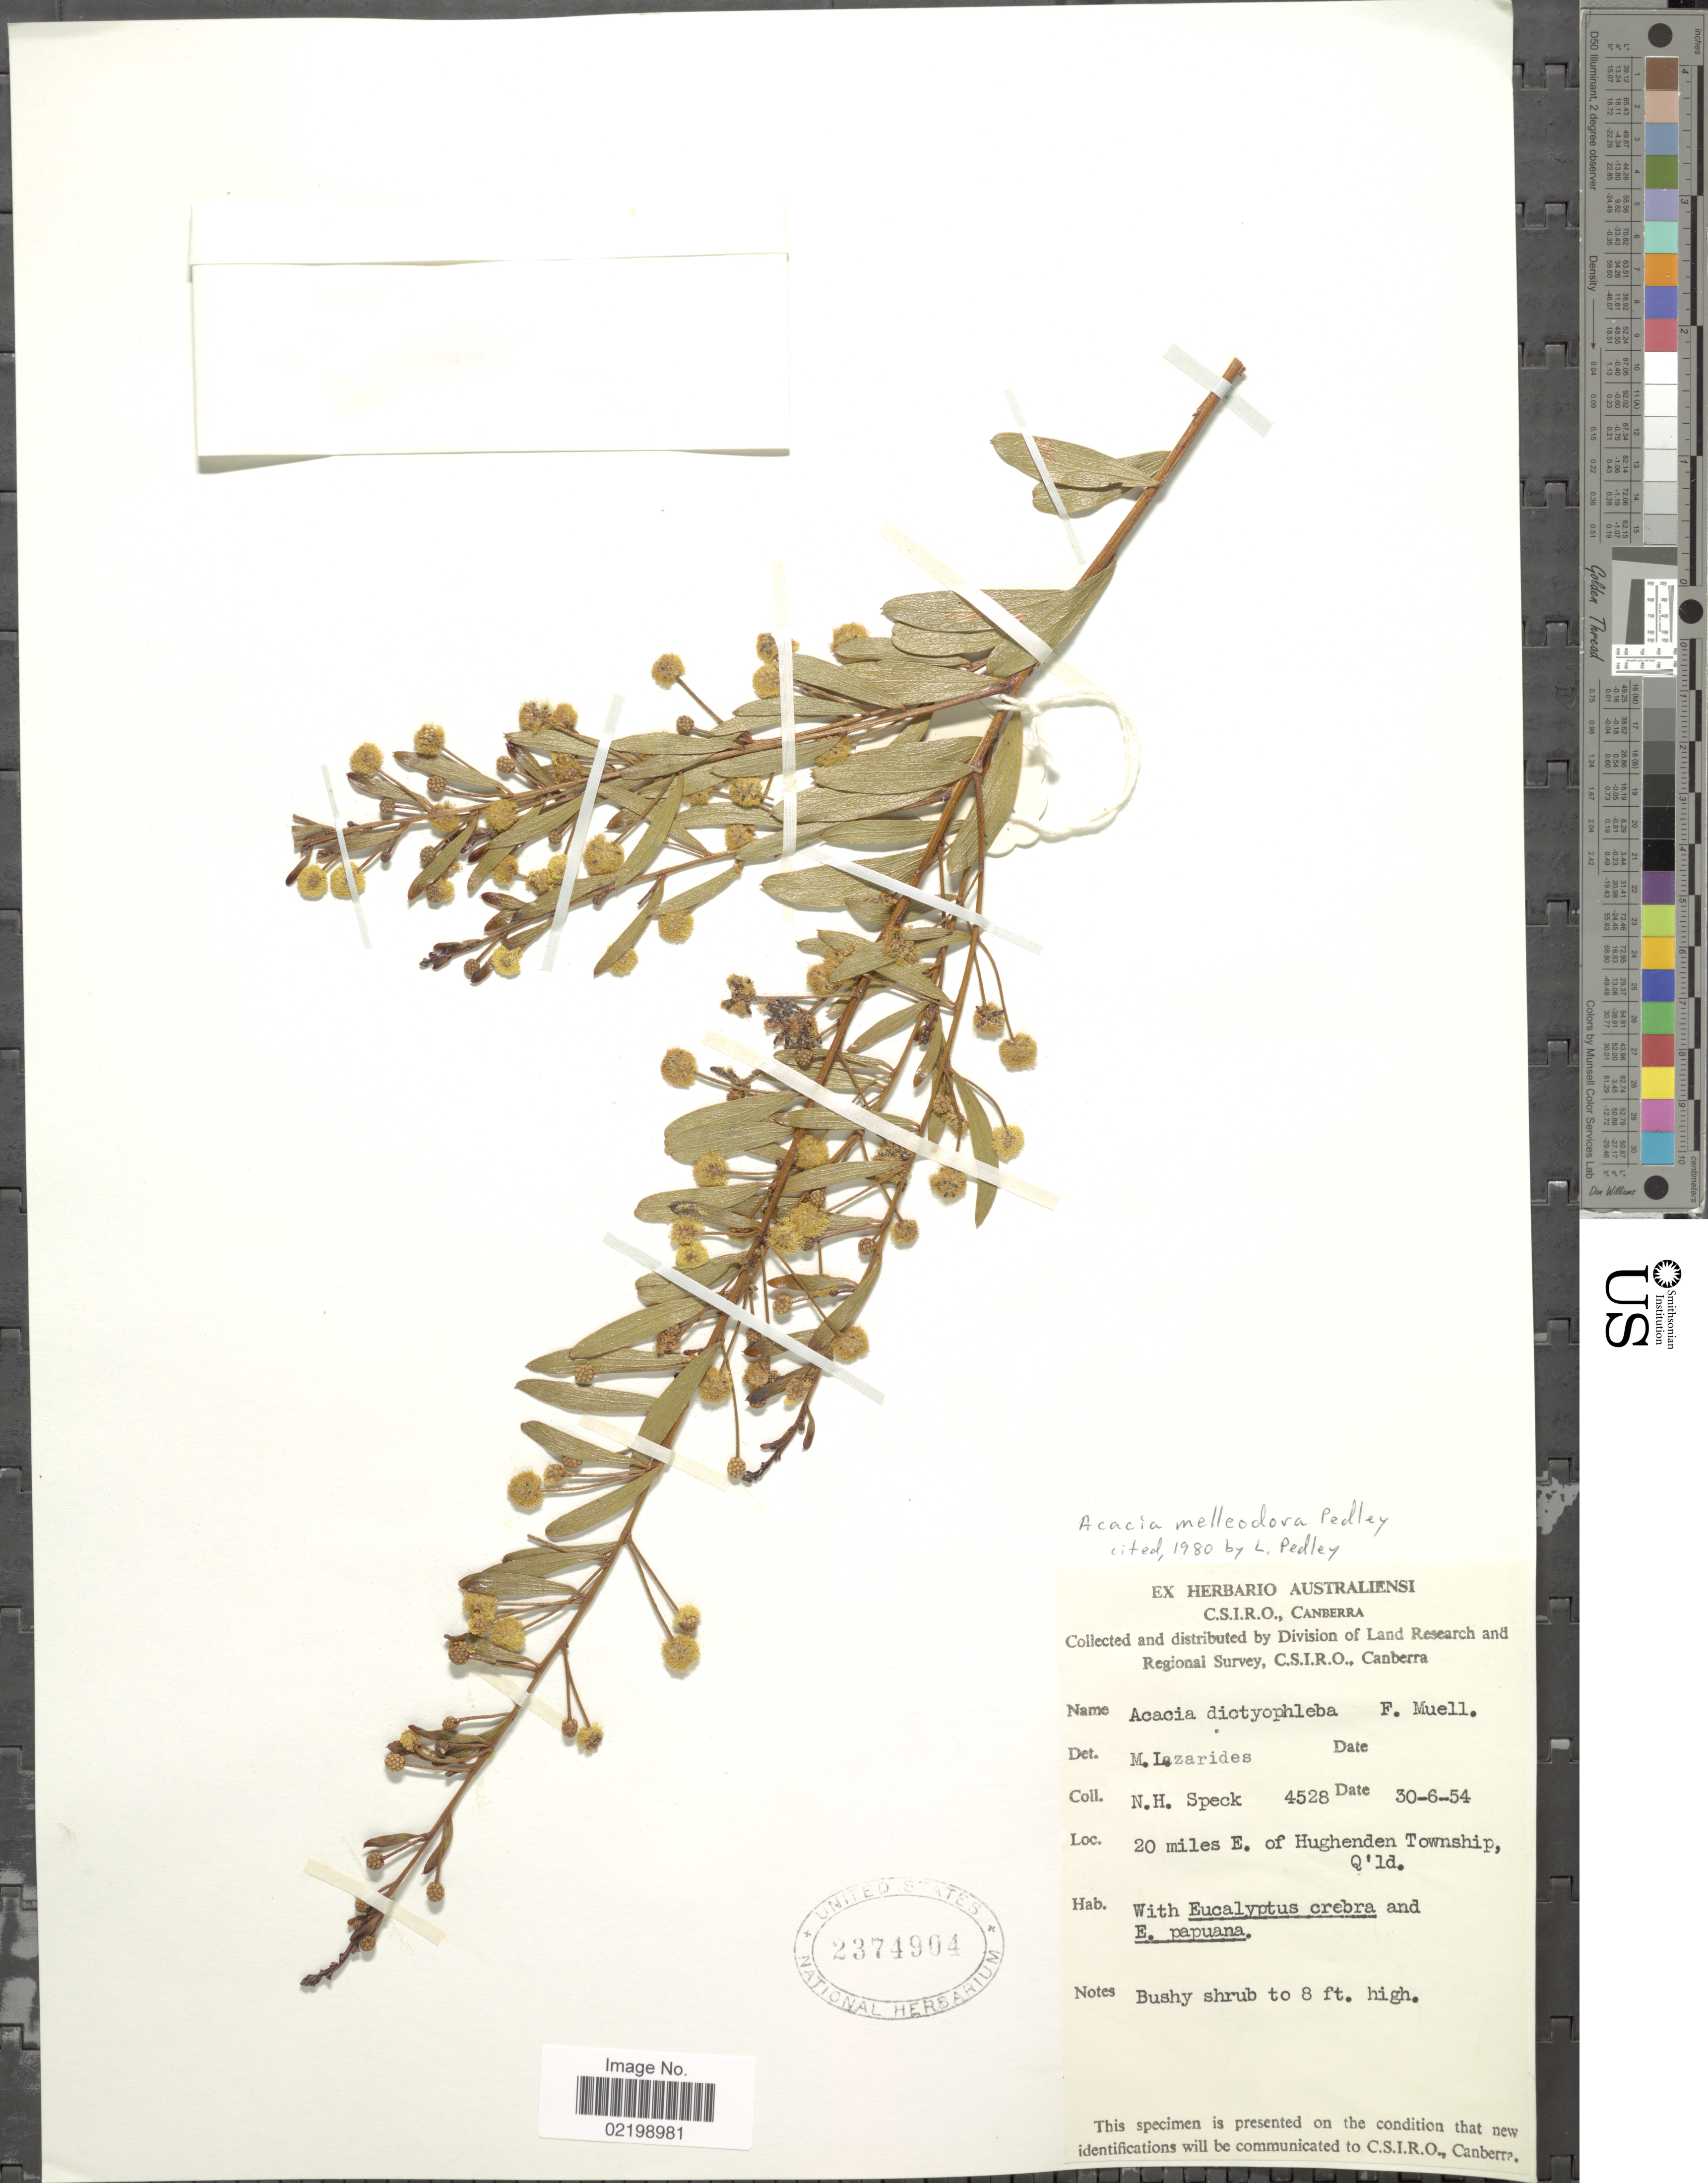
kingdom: Plantae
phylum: Tracheophyta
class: Magnoliopsida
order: Fabales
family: Fabaceae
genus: Acacia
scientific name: Acacia melleodora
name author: Pedley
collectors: N. Speck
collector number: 4528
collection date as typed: Transcribed d/m/y: 30/6/54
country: Australia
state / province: Queensland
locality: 20 miles E. of Hughenden Township, Q'ld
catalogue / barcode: US 2374904